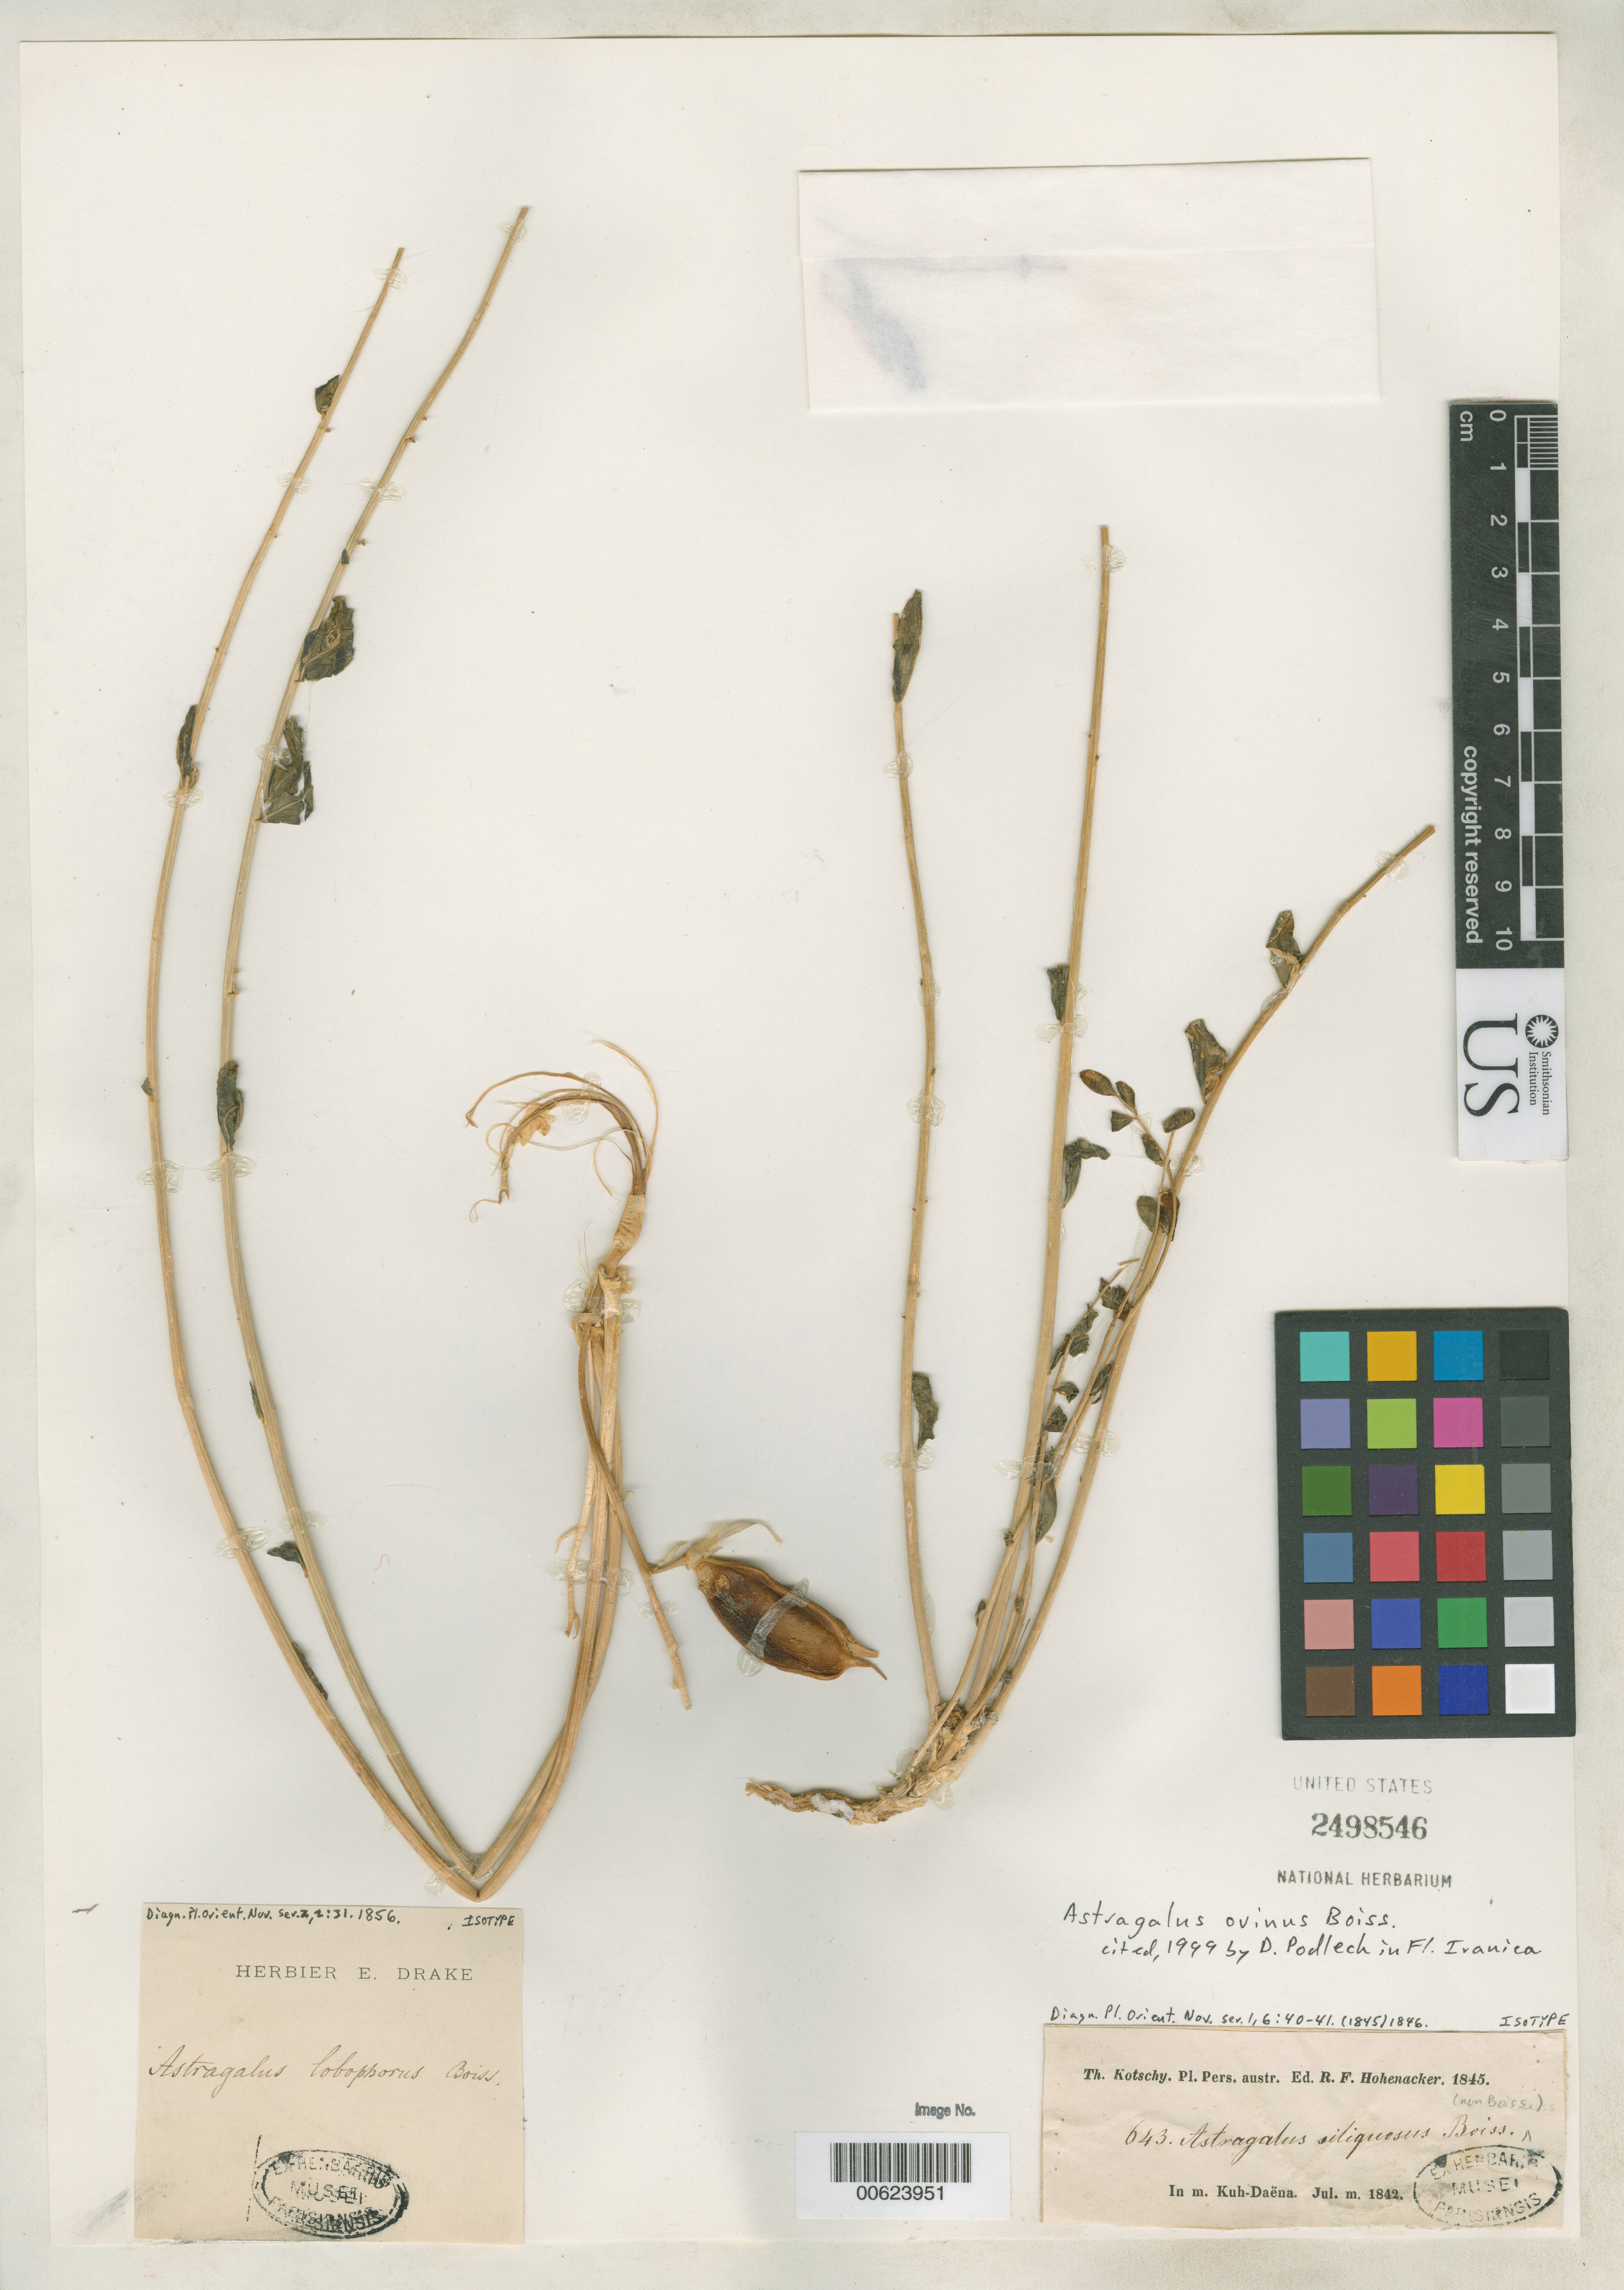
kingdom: Plantae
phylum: Tracheophyta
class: Magnoliopsida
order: Fabales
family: Fabaceae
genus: Astragalus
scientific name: Astragalus lobophorus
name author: Boiss.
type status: Isotype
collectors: K. G. Kotschy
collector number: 643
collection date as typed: Jul 1842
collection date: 1842-07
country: Iran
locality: In M. Kuh-daena.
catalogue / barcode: US 2498546